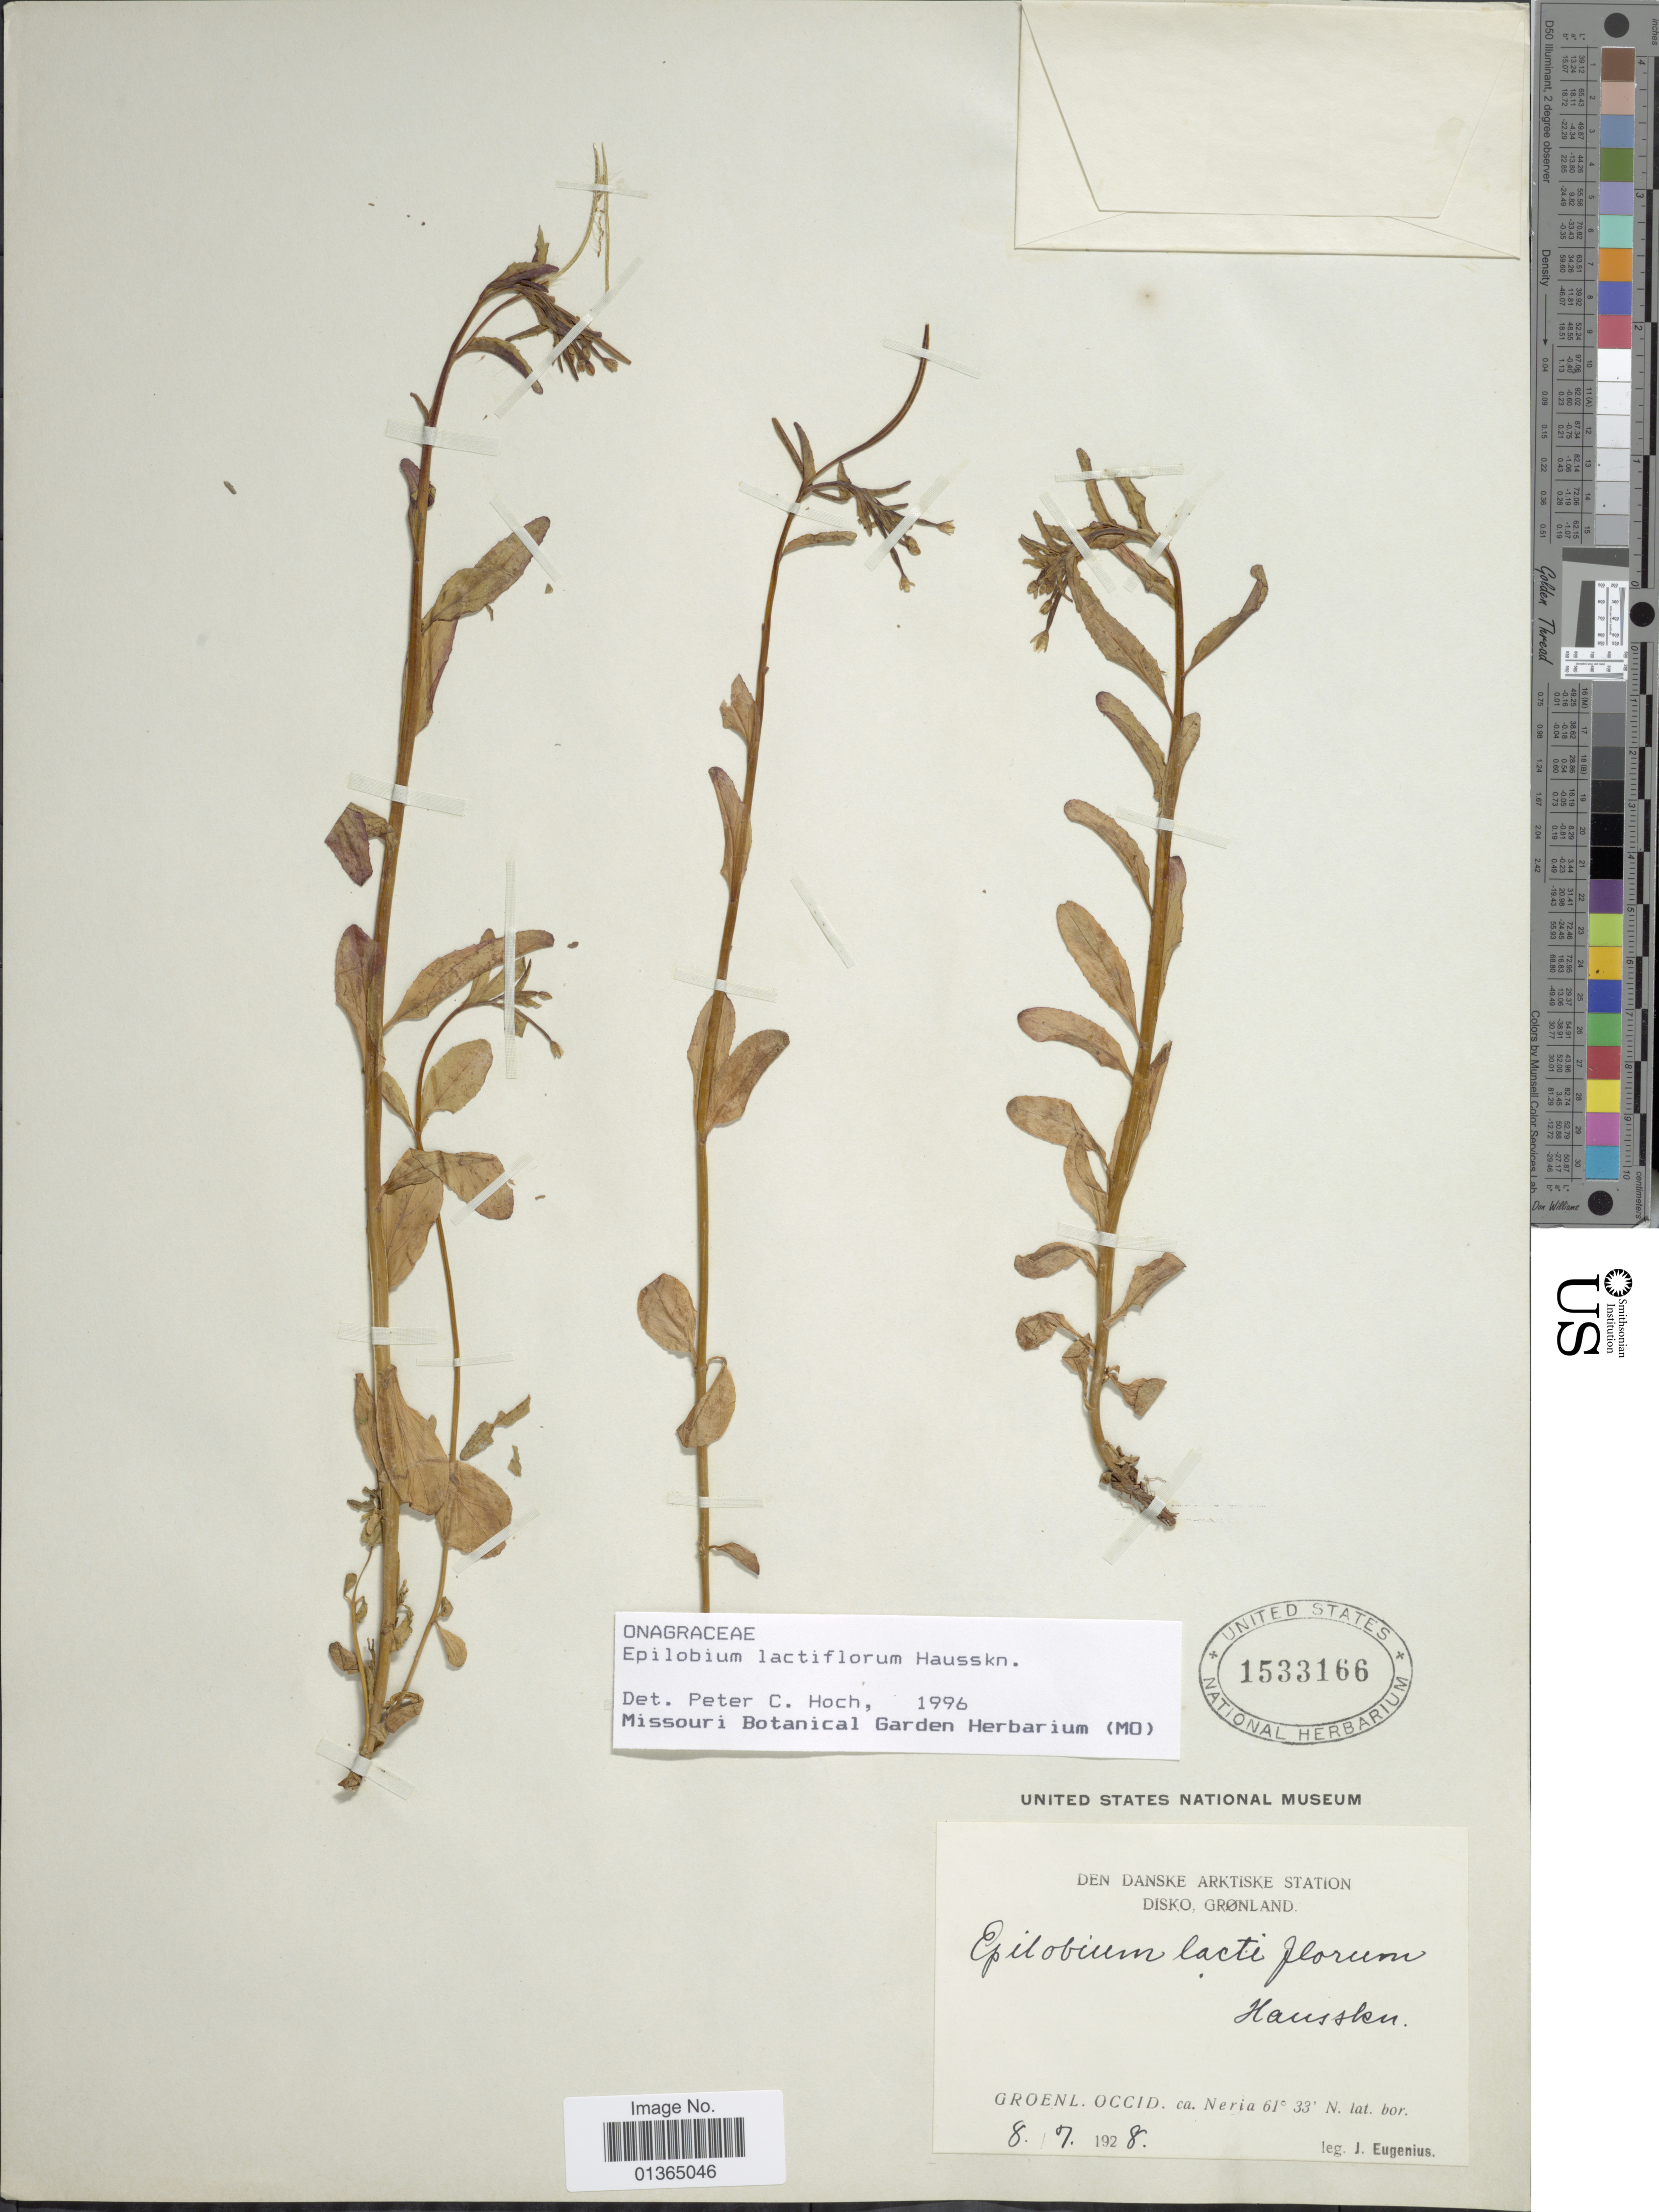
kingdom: Plantae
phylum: Tracheophyta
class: Magnoliopsida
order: Myrtales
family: Onagraceae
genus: Epilobium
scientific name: Epilobium lactiflorum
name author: Hausskn.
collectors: J. Eugenius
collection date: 1928-07-08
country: Greenland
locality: Den Danske Arktiske Station. Groenl. Occid. ca. Neria.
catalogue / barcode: US 1533166